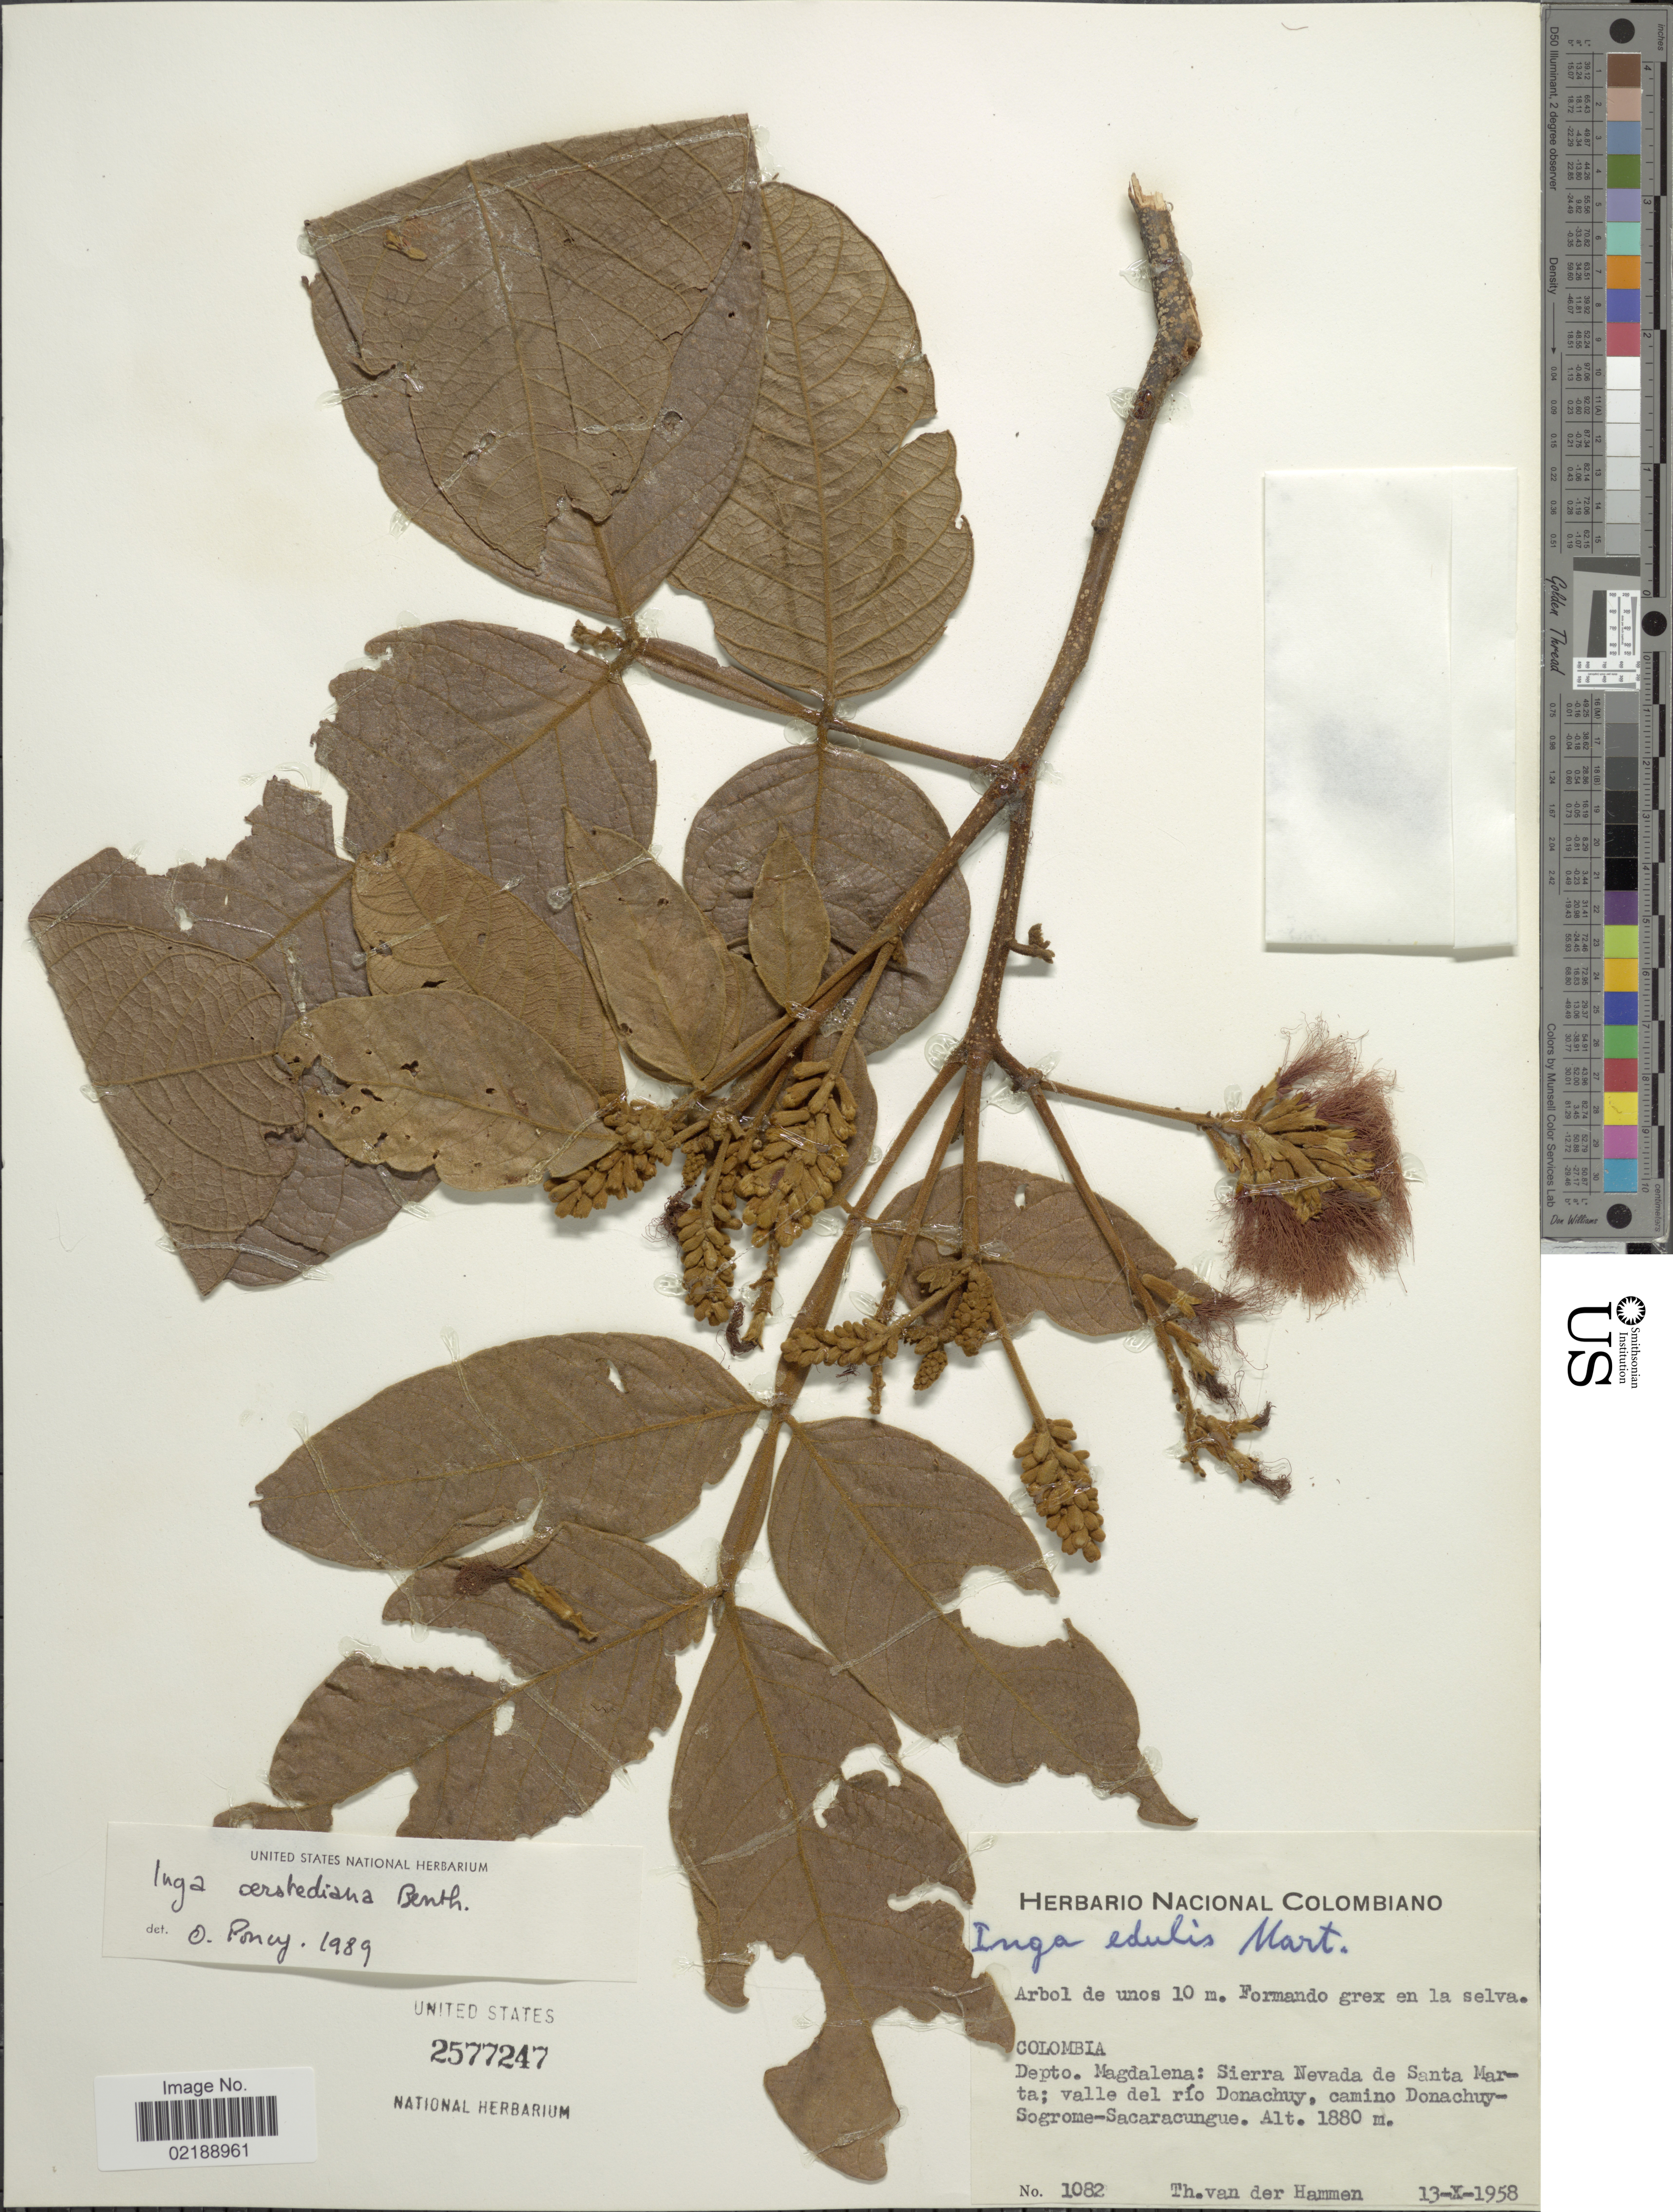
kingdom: Plantae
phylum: Tracheophyta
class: Magnoliopsida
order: Fabales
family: Fabaceae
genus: Inga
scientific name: Inga oerstediana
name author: Benth.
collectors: T. Hammen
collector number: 1082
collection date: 1958-10-13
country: Colombia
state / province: Magdalena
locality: Depto Magdalena: Sierra Nevada de Santa Marta; valle del río Donachuy, camino Donachuy-Sogrome-Sacaracungue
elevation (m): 1880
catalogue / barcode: US 2577247